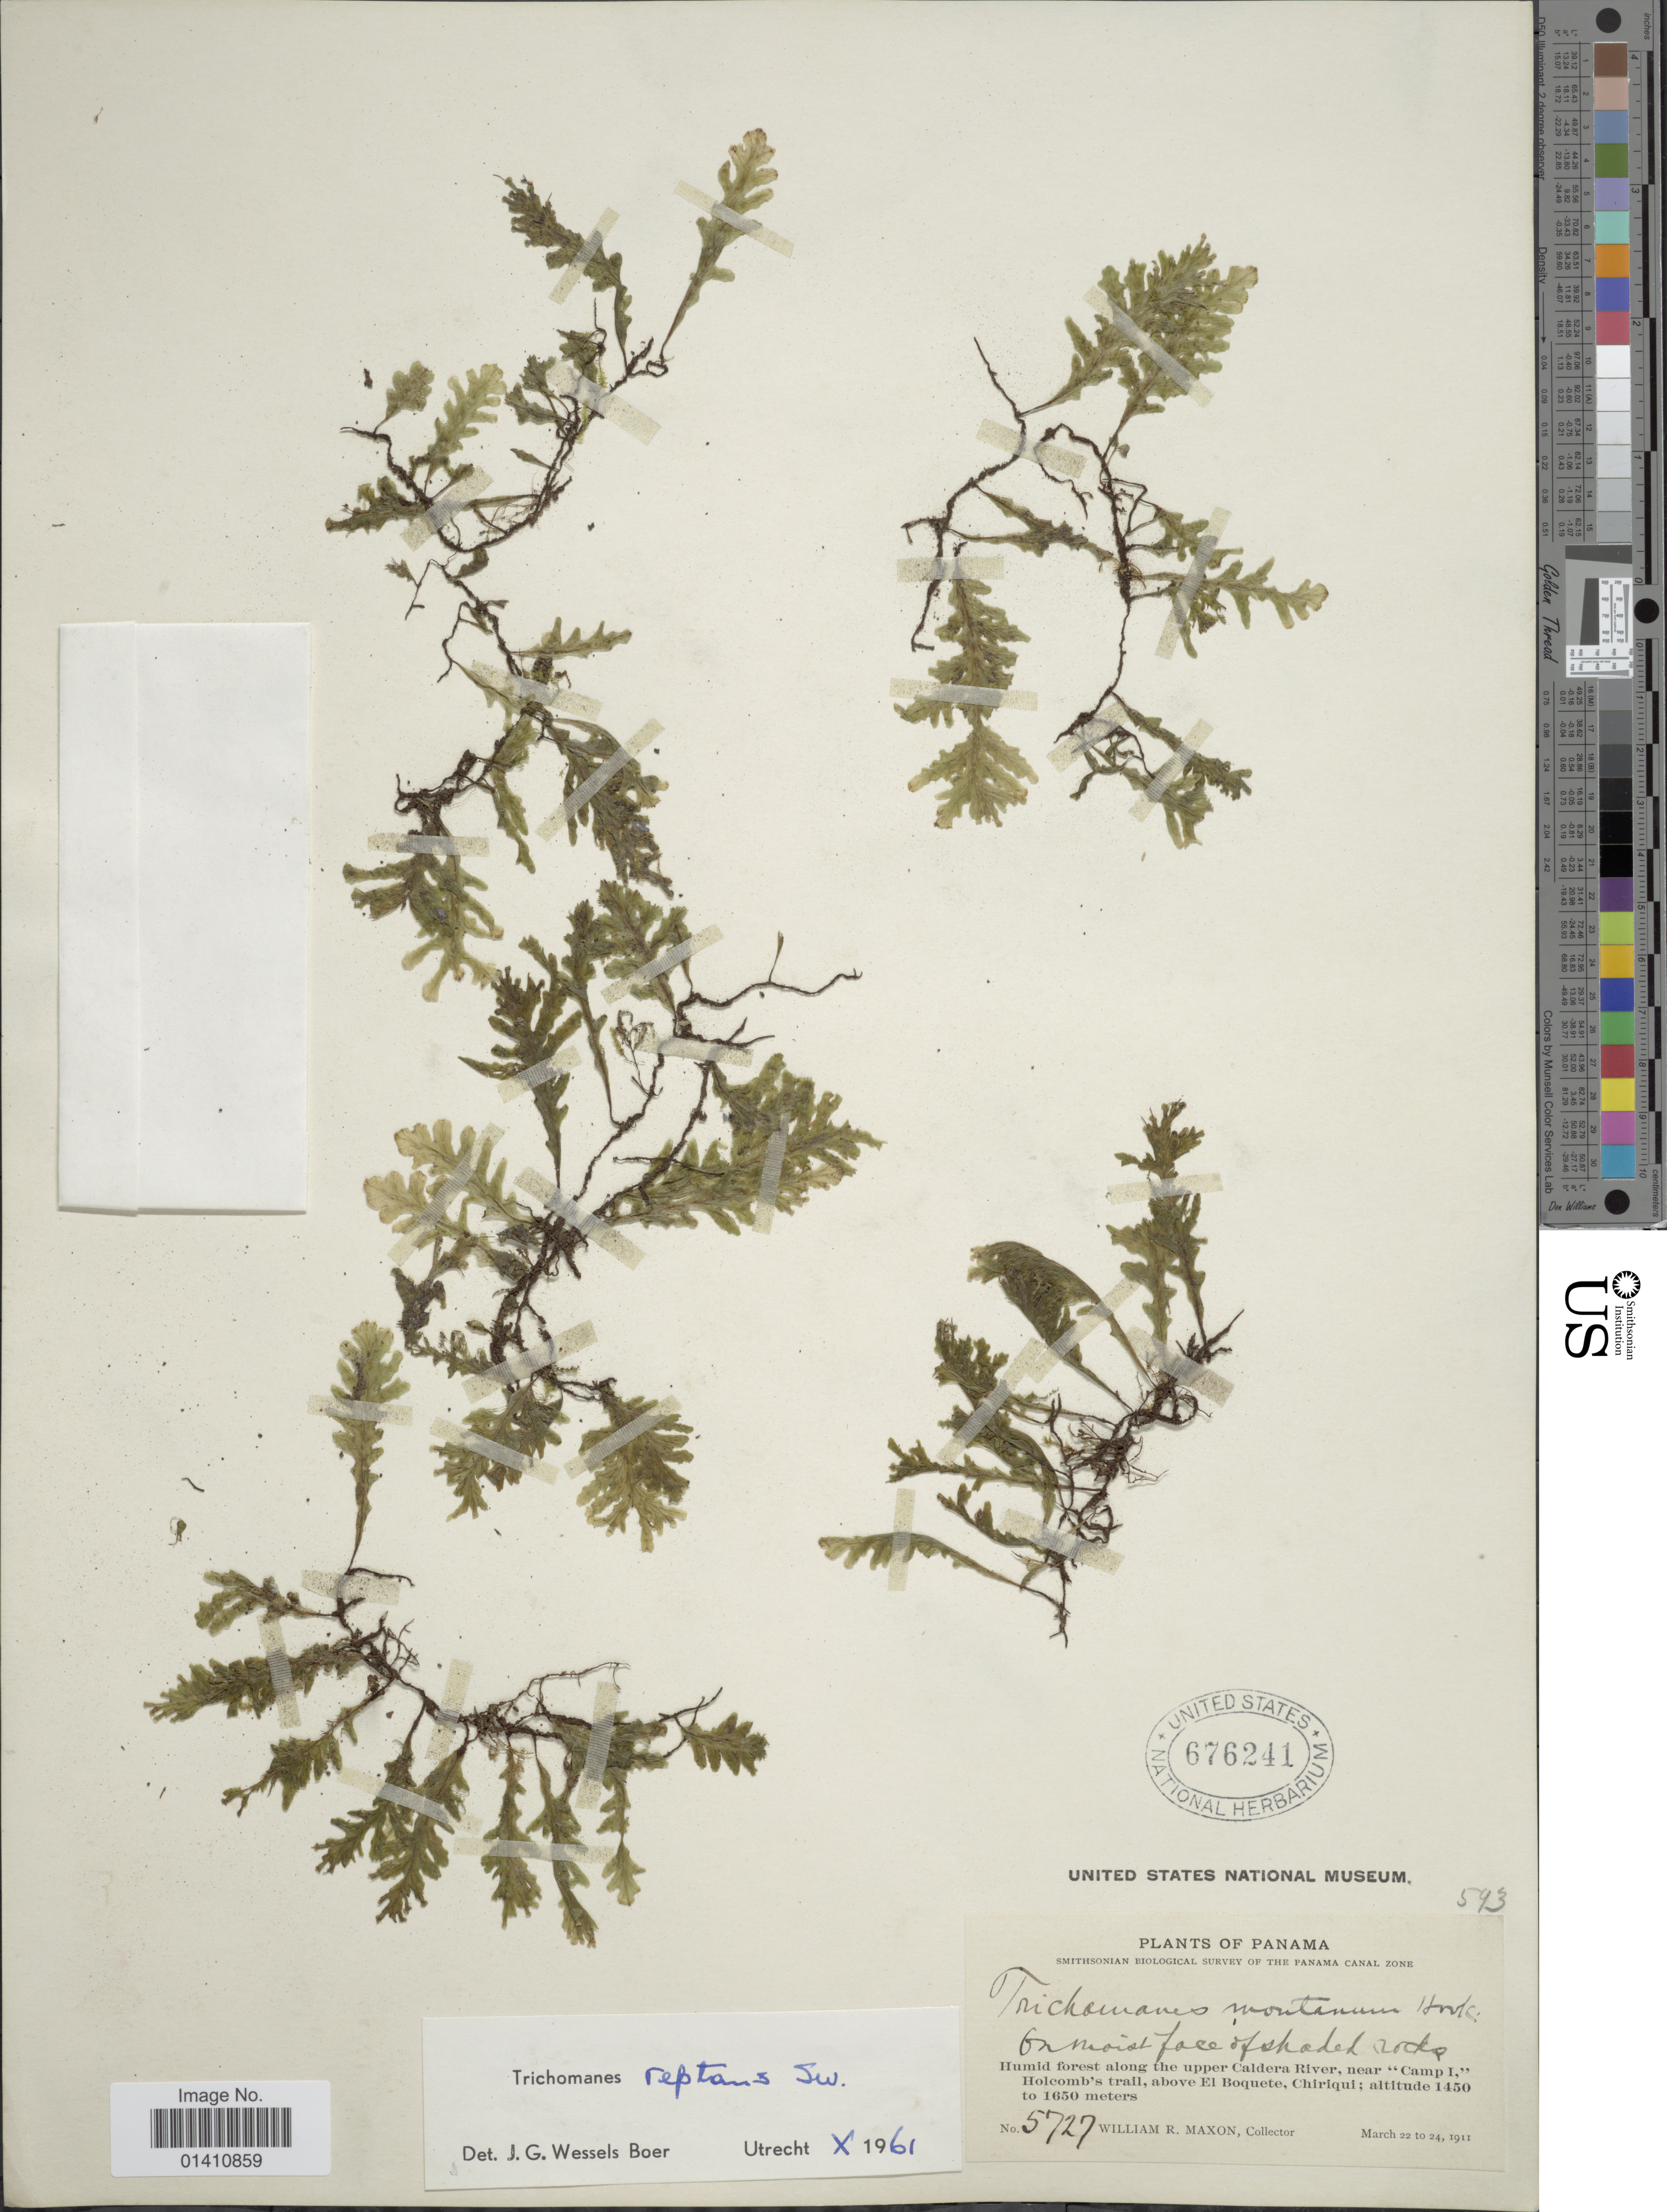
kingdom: Plantae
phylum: Tracheophyta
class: Polypodiopsida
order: Hymenophyllales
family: Hymenophyllaceae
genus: Didymoglossum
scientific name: Didymoglossum reptans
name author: (Sw.) C. Presl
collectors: W. R. Maxon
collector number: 5727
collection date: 1911-03-22/1911-03-24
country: Panama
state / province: Chiriqui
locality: Humid forest along the upper Caldera River, near "Camp I" Holcomb's trail, above El Boquete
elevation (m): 1450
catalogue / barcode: US 676241